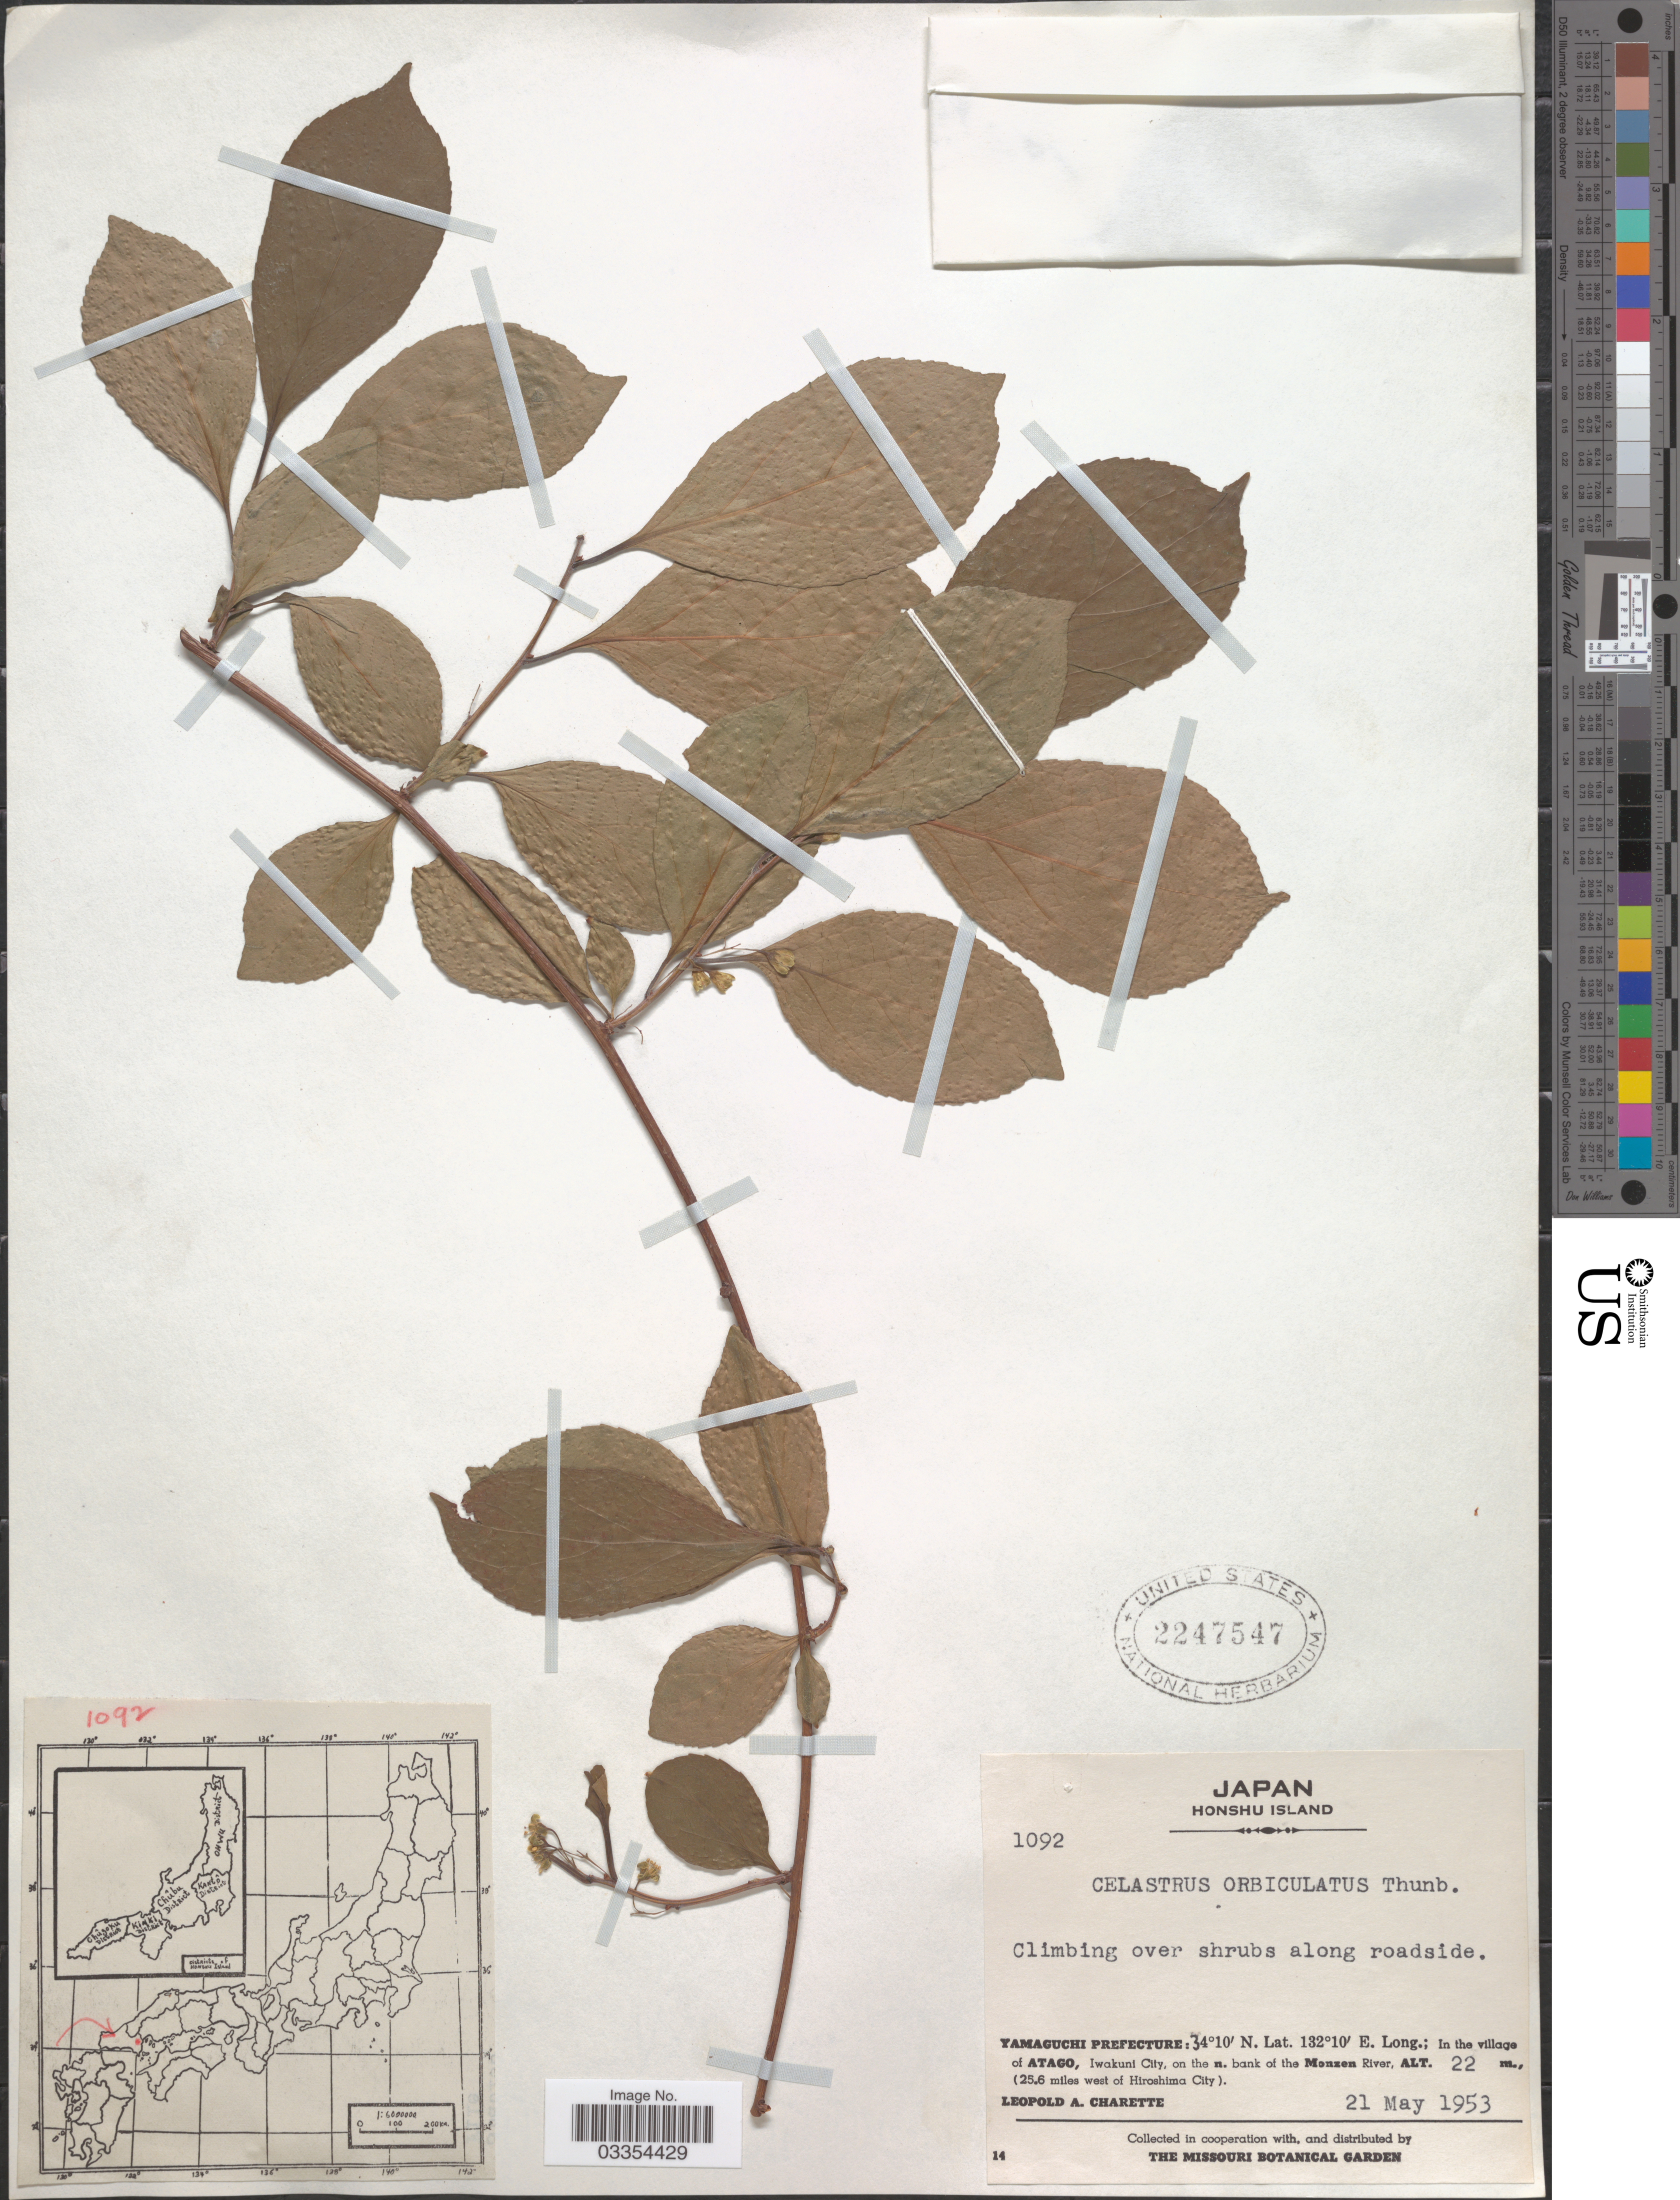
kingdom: Plantae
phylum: Tracheophyta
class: Magnoliopsida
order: Celastrales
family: Celastraceae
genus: Celastrus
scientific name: Celastrus orbiculatus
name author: Thunb.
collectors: L. A. Charette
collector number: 1092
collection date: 1953-05-21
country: Japan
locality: Honshu Island. Yamaguchi Prefecture: In the village of Atago, Iwakuni City, on the n. bank of the Monzen River. (25.6 miles west of Hiroshima City).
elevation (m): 22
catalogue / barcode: US 2247547